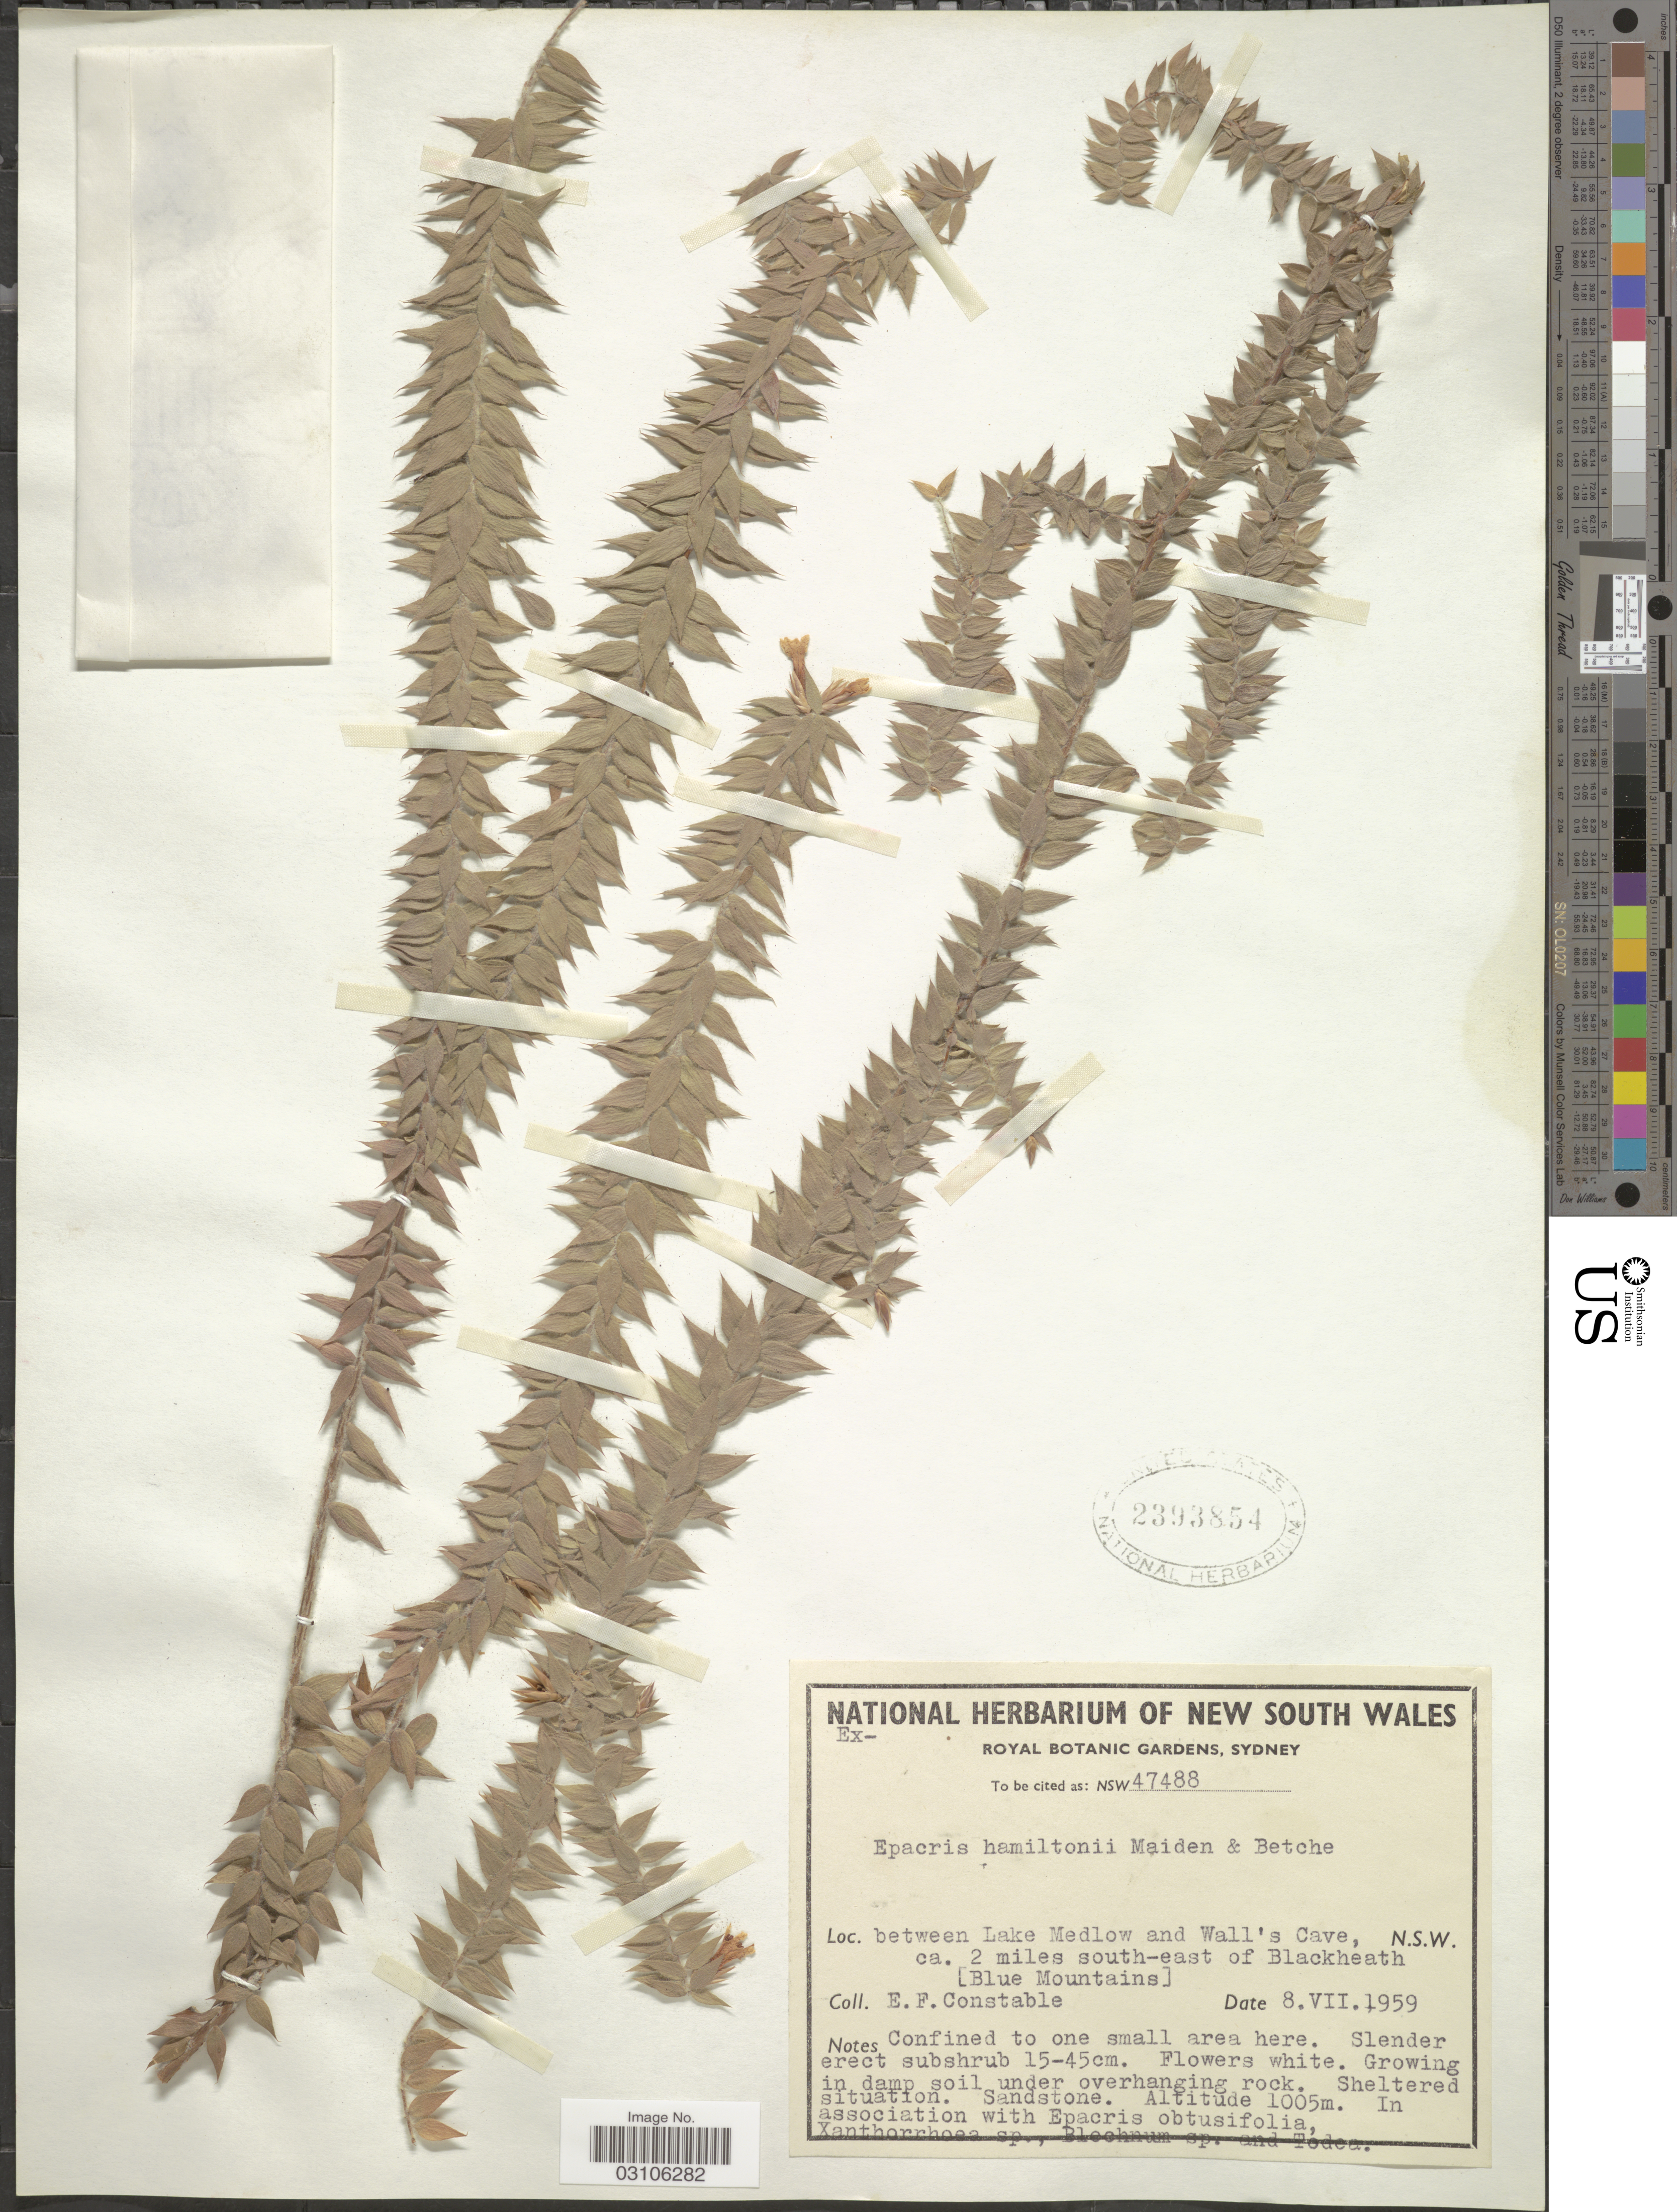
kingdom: Plantae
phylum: Tracheophyta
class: Magnoliopsida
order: Ericales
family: Ericaceae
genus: Epacris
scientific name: Epacris hamiltonii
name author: Maiden & Betche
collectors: E. F. Constable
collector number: NSW47488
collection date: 1959-07-08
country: Australia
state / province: New South Wales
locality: Between Lake Medlow and Wall's Cave, ca. 2 miles south-east of Blackheath [Blue Mountains].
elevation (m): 1005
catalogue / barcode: US 2393854